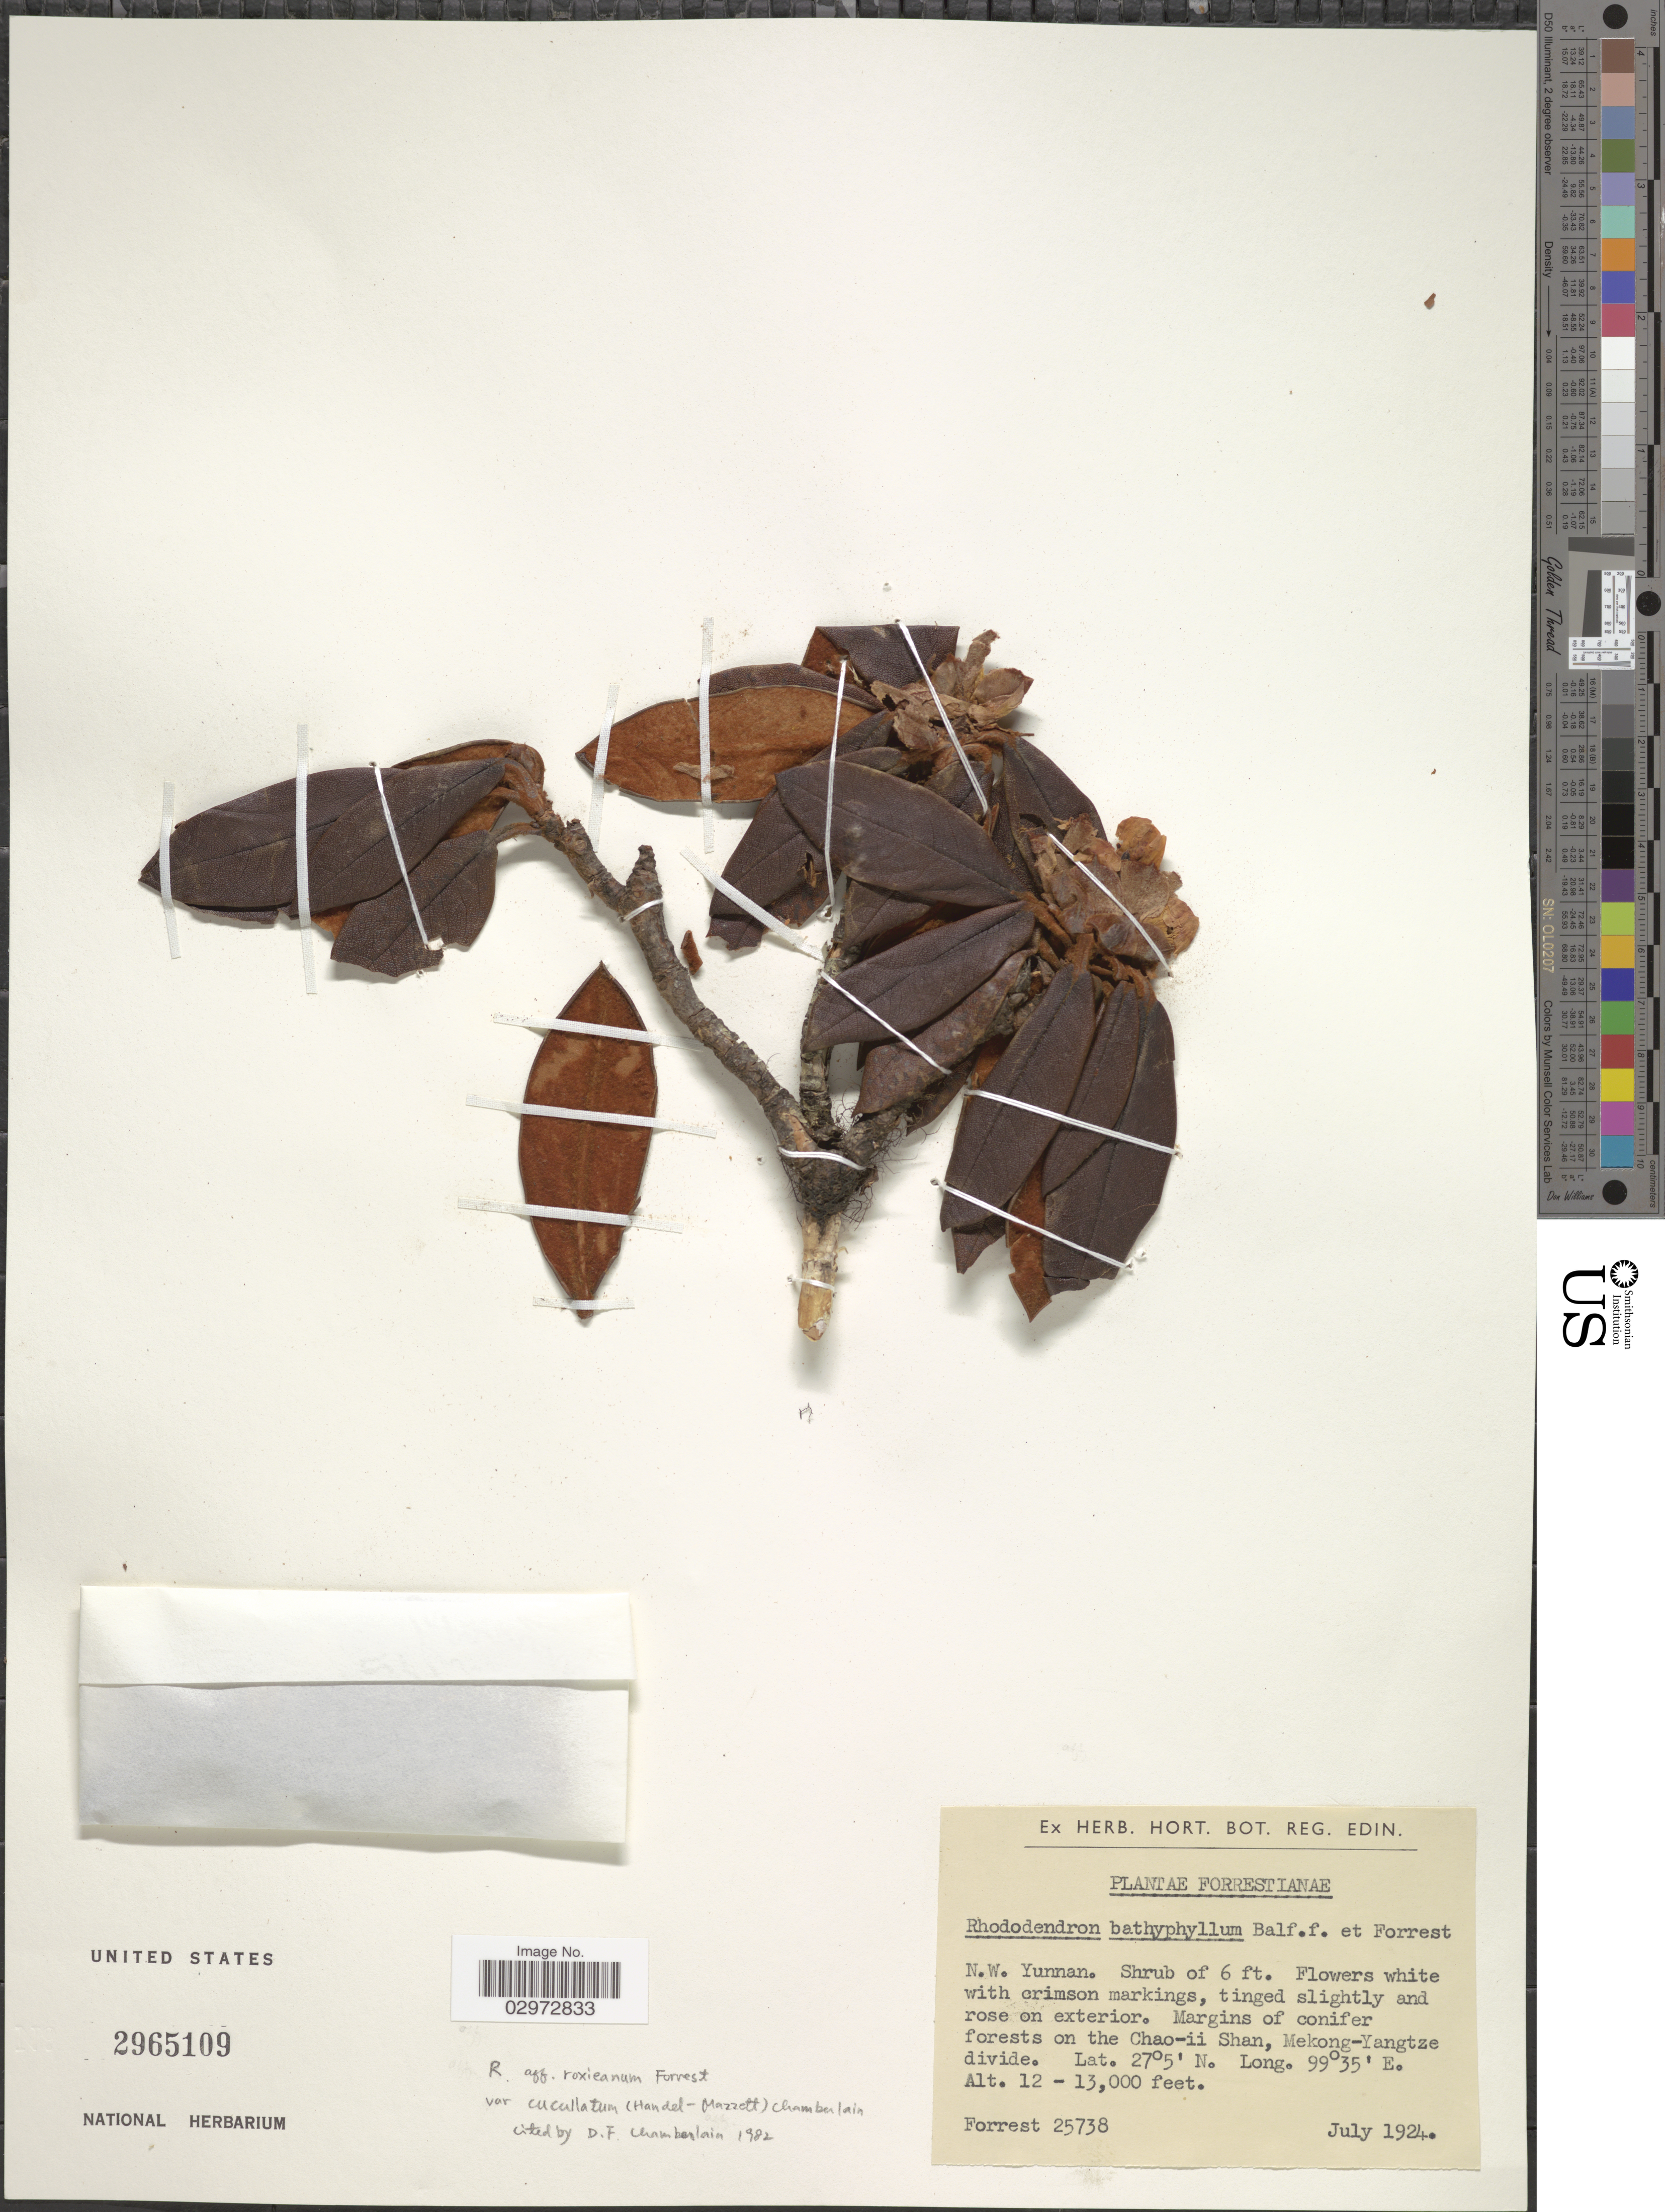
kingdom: Plantae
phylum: Tracheophyta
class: Magnoliopsida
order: Ericales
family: Ericaceae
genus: Rhododendron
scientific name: Rhododendron roxieanum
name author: Forrest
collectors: -. Forrest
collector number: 25738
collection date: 1924-07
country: China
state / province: Yunnan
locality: N.W. Yunnan. Margins of conifer forests on the Chao-ii Shan, Mekong-Yangtze divide.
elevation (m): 3658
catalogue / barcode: US 2965109